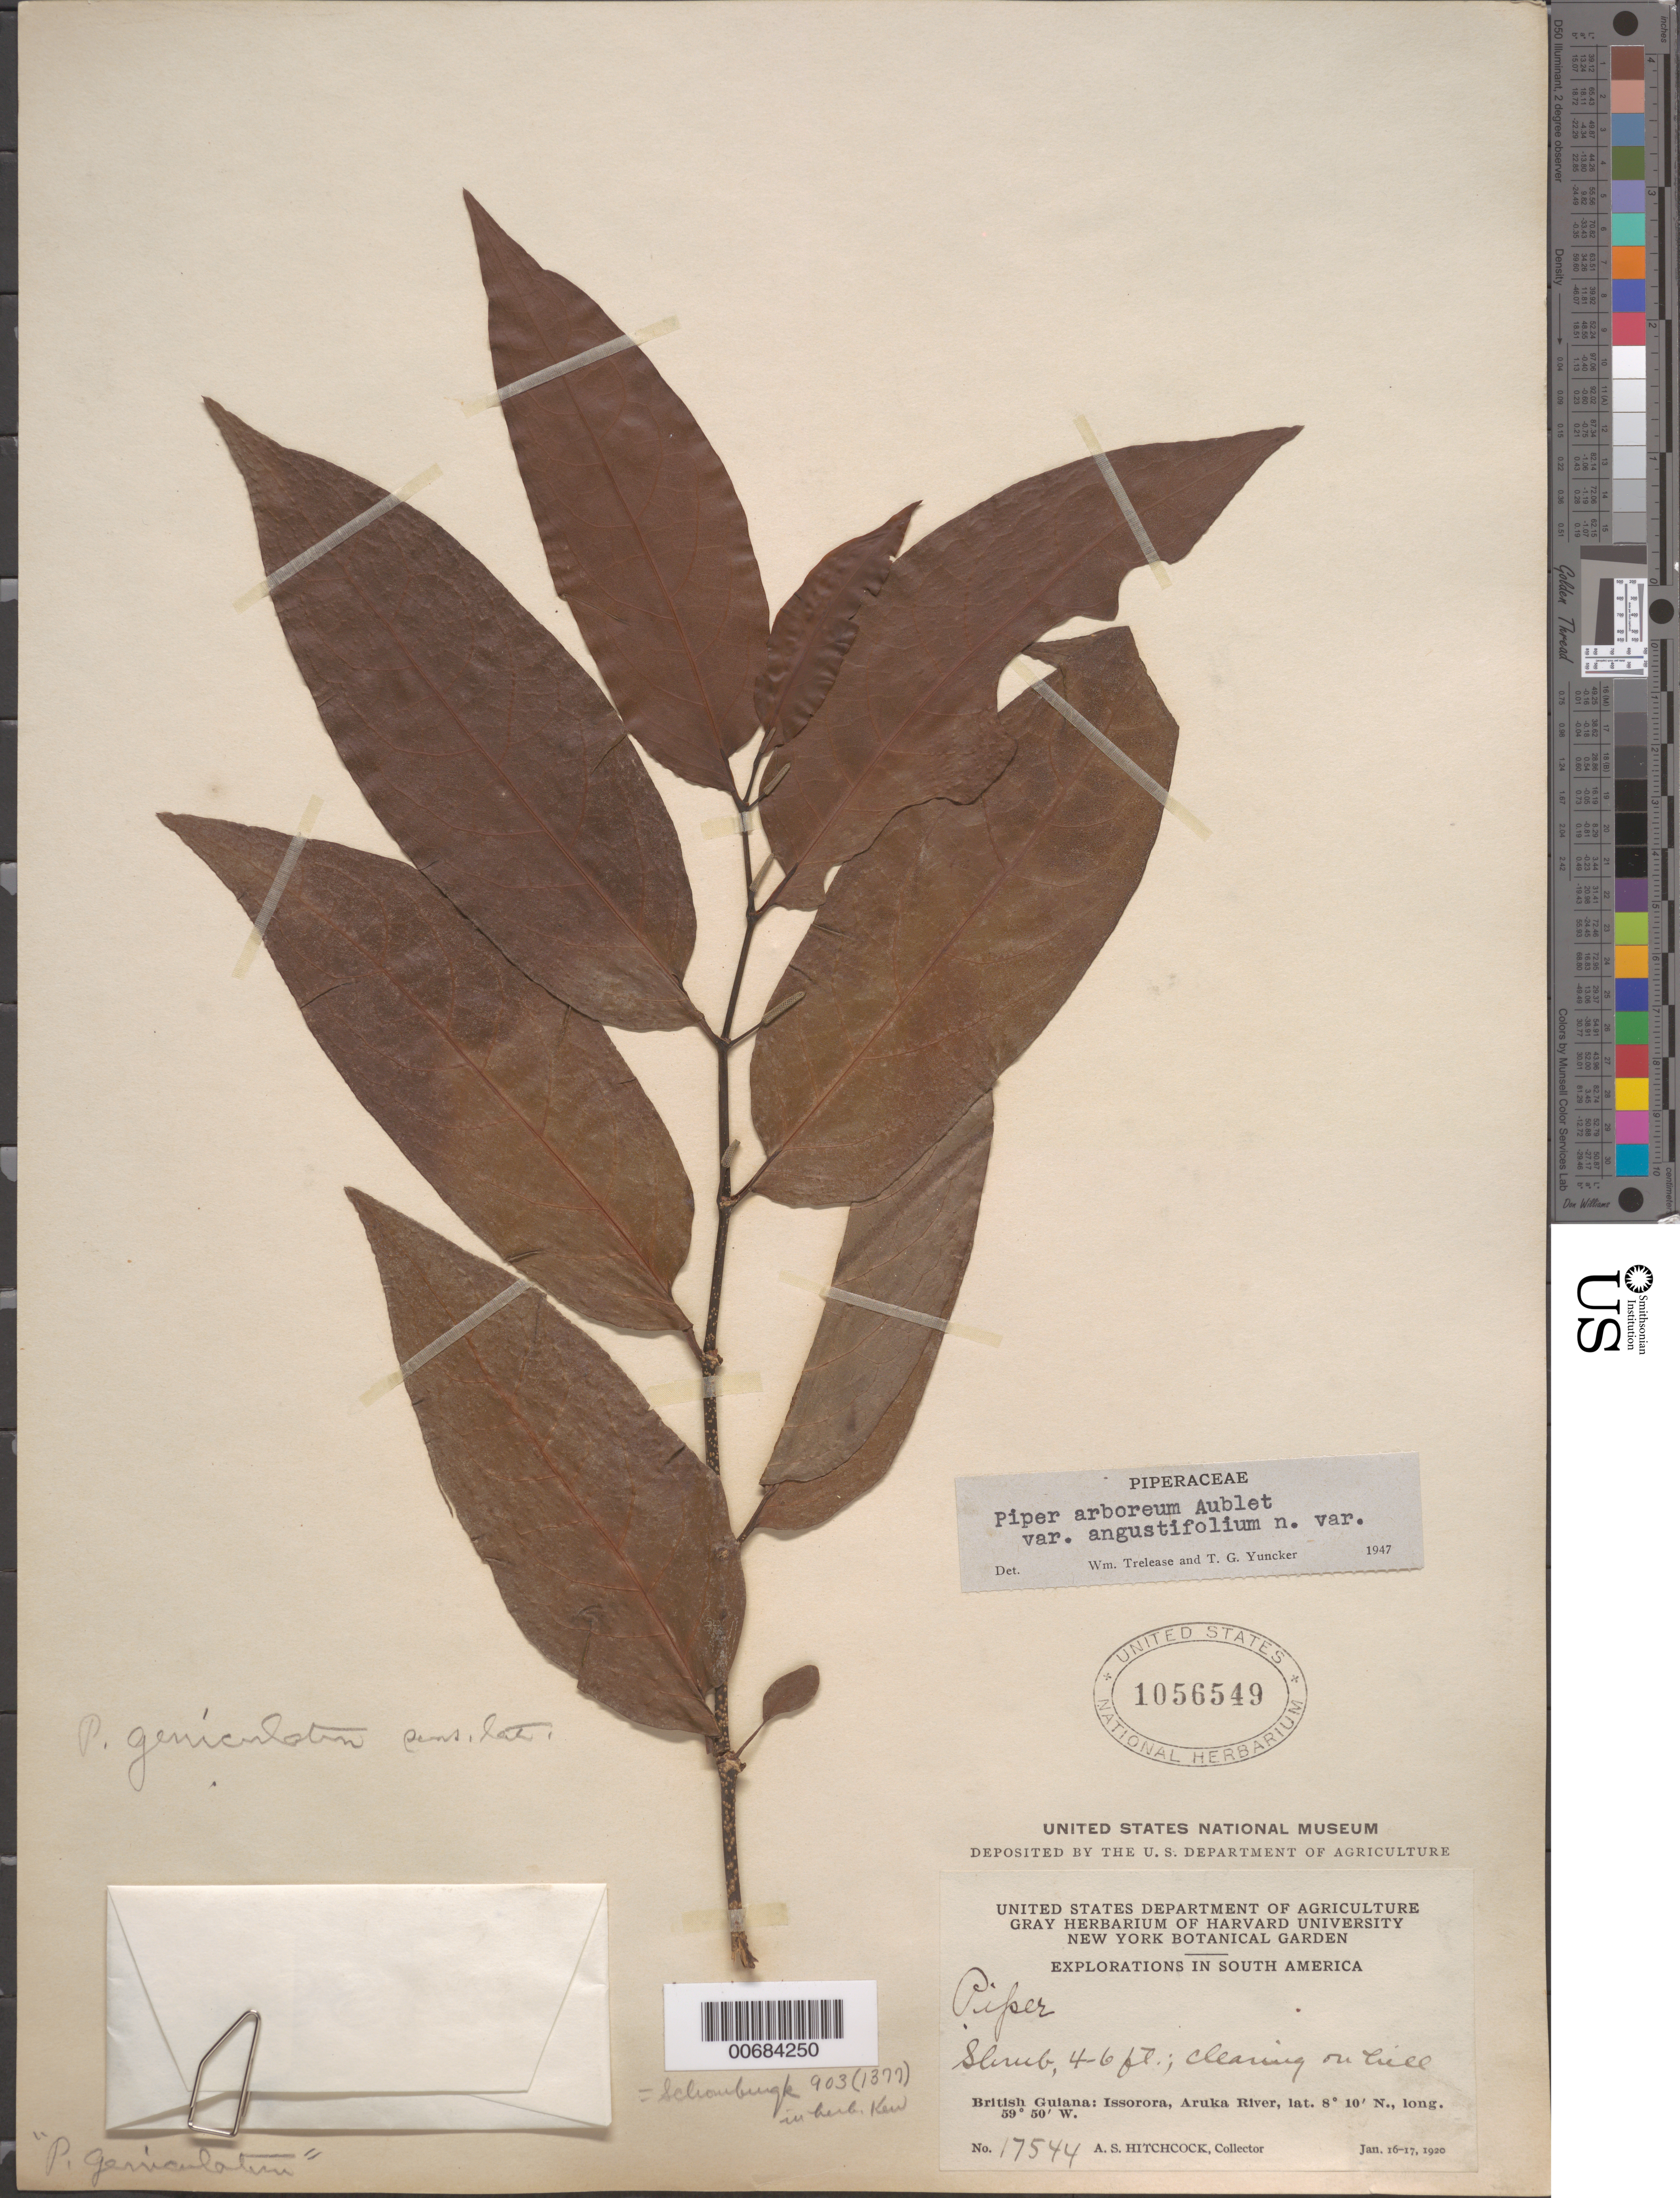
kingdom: Plantae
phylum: Tracheophyta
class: Magnoliopsida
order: Piperales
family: Piperaceae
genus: Piper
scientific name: Piper arboreum var. angustifolium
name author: Trel. & Yunck.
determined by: Trelease, W.; Yuncker, T. G.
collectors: A. S. Hitchcock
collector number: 17544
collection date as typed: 16-Jan-20 to 17-Jan-20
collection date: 1920-01-16/1920-01-17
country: Guyana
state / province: Barima-Waini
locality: Issorora, vic of, on the Aruka River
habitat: Clearing on hill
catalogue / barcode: US 1056549